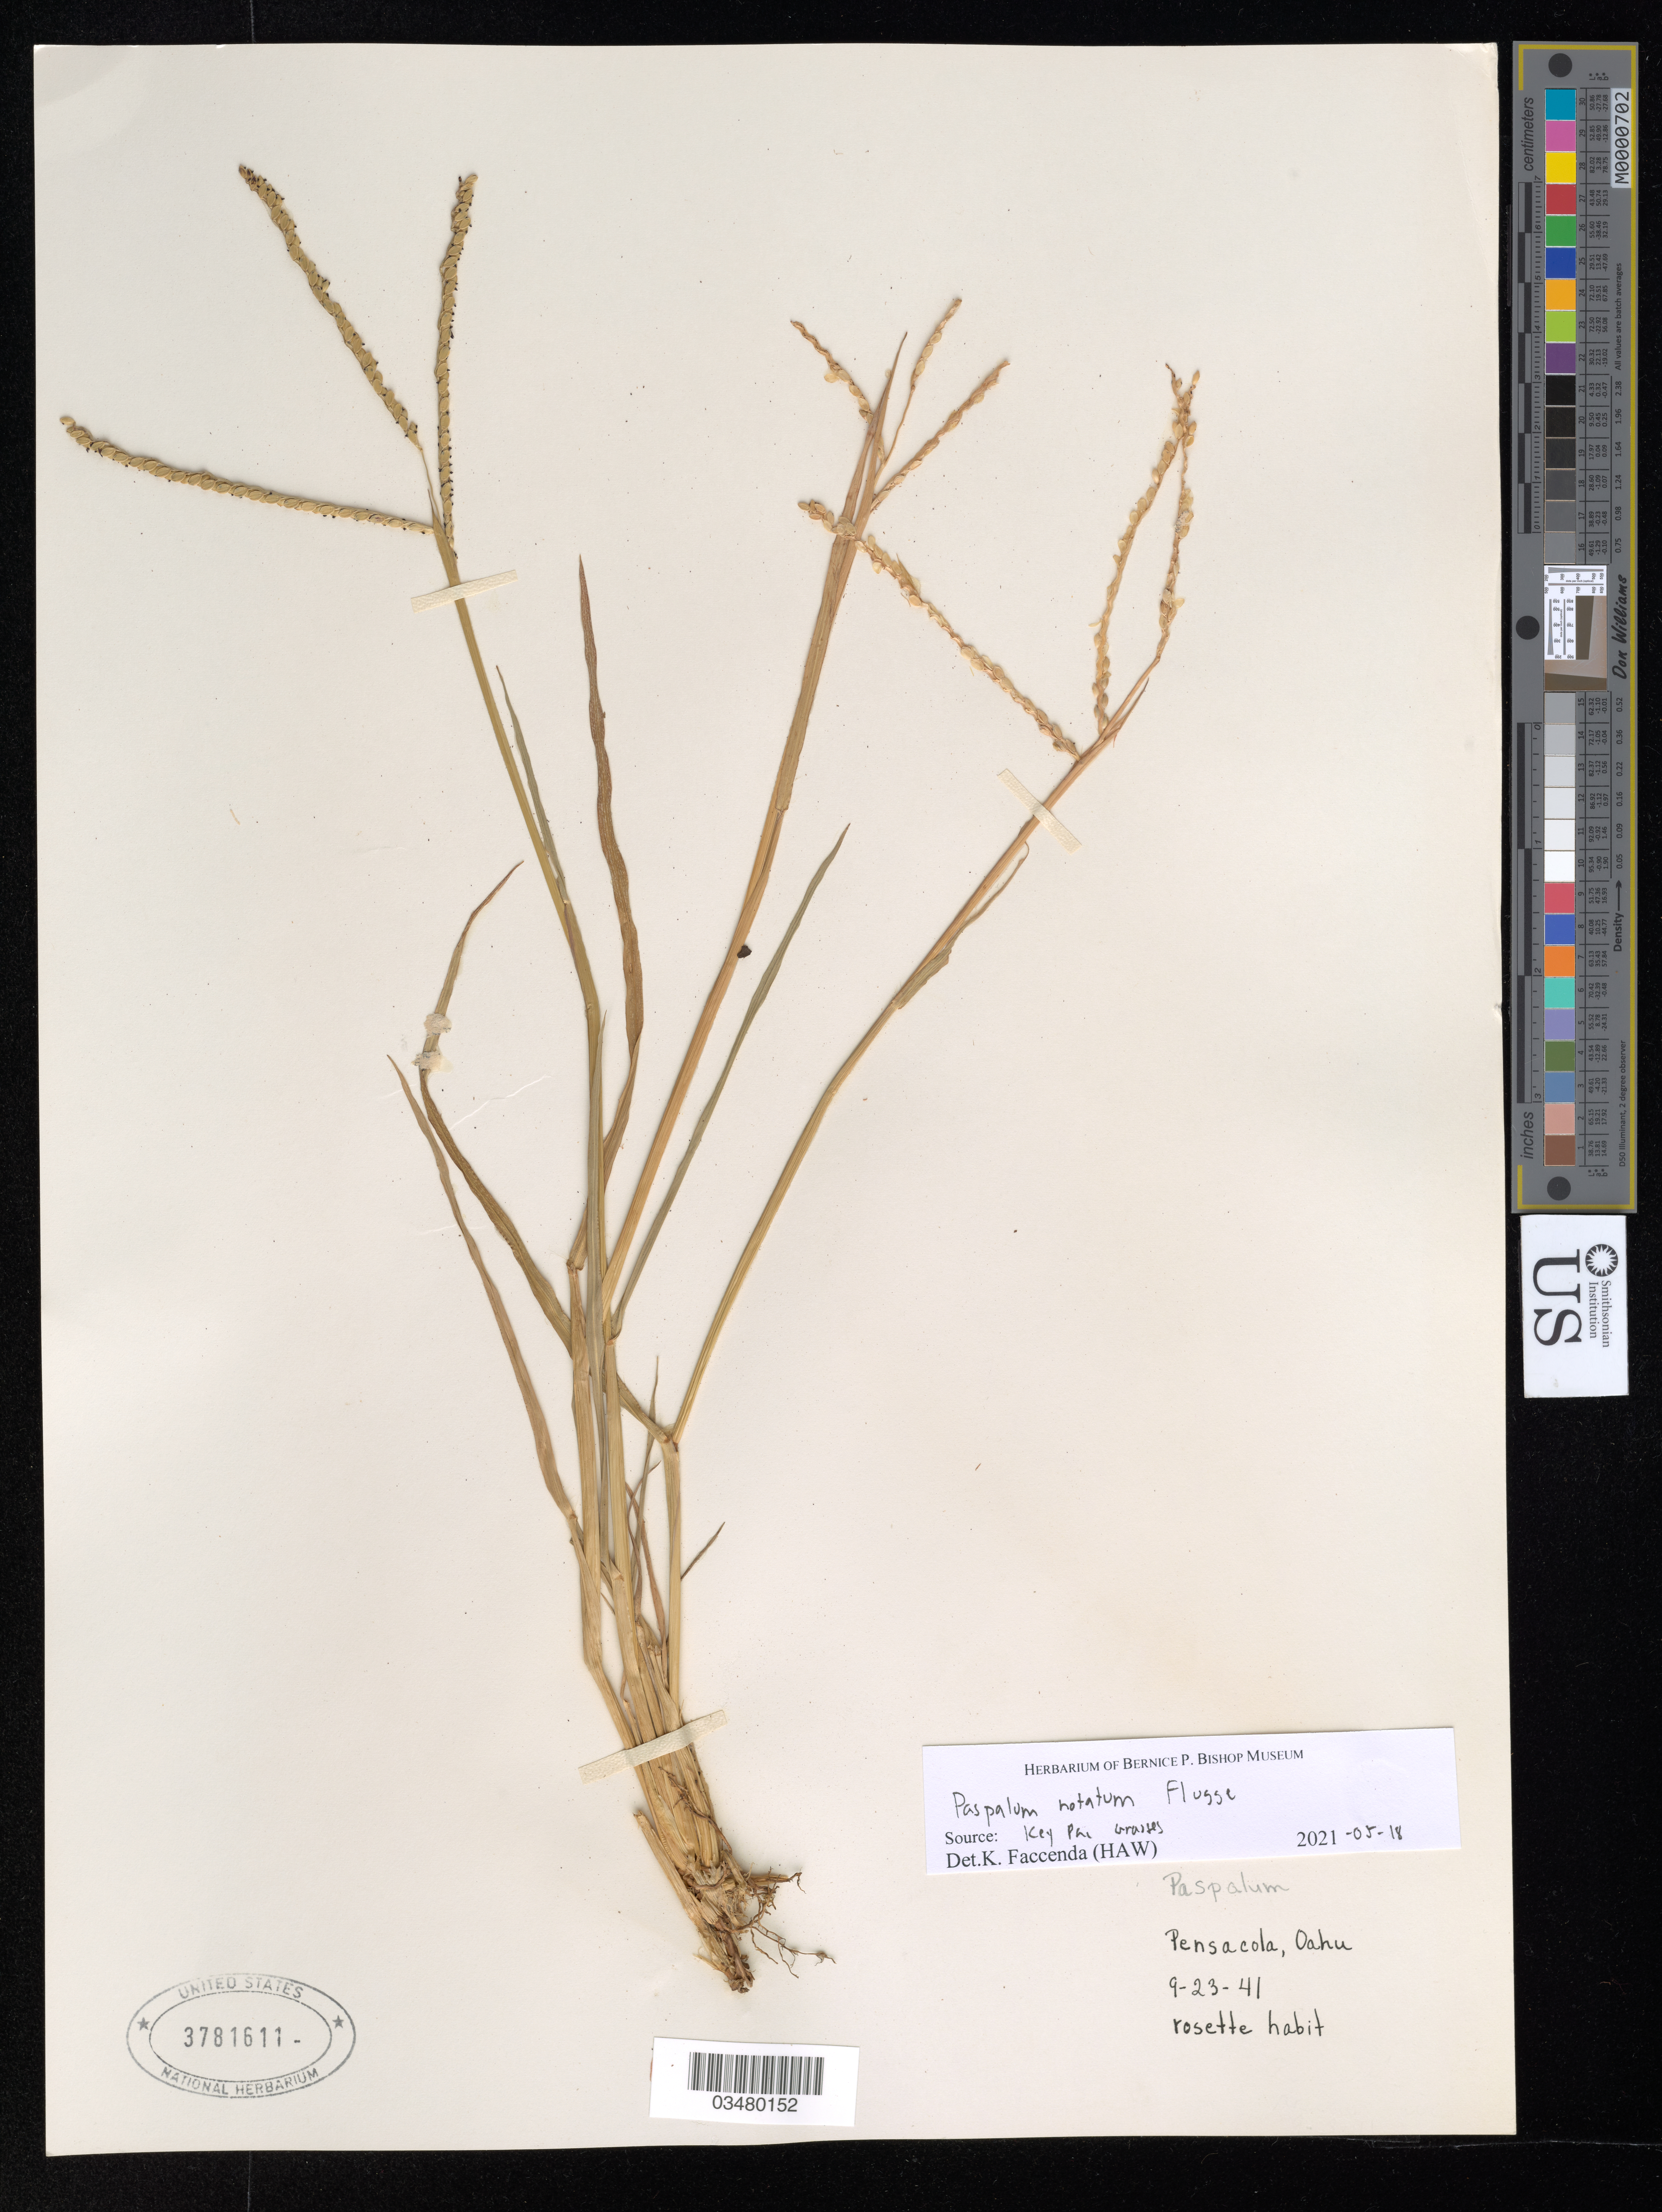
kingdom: Plantae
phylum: Tracheophyta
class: Liliopsida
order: Poales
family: Poaceae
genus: Paspalum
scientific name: Paspalum notatum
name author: Flüggé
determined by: Faccenda, K.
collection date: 1941-09-23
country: United States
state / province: Hawaii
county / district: Honolulu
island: Oahu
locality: Pensacola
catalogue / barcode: US 3781611